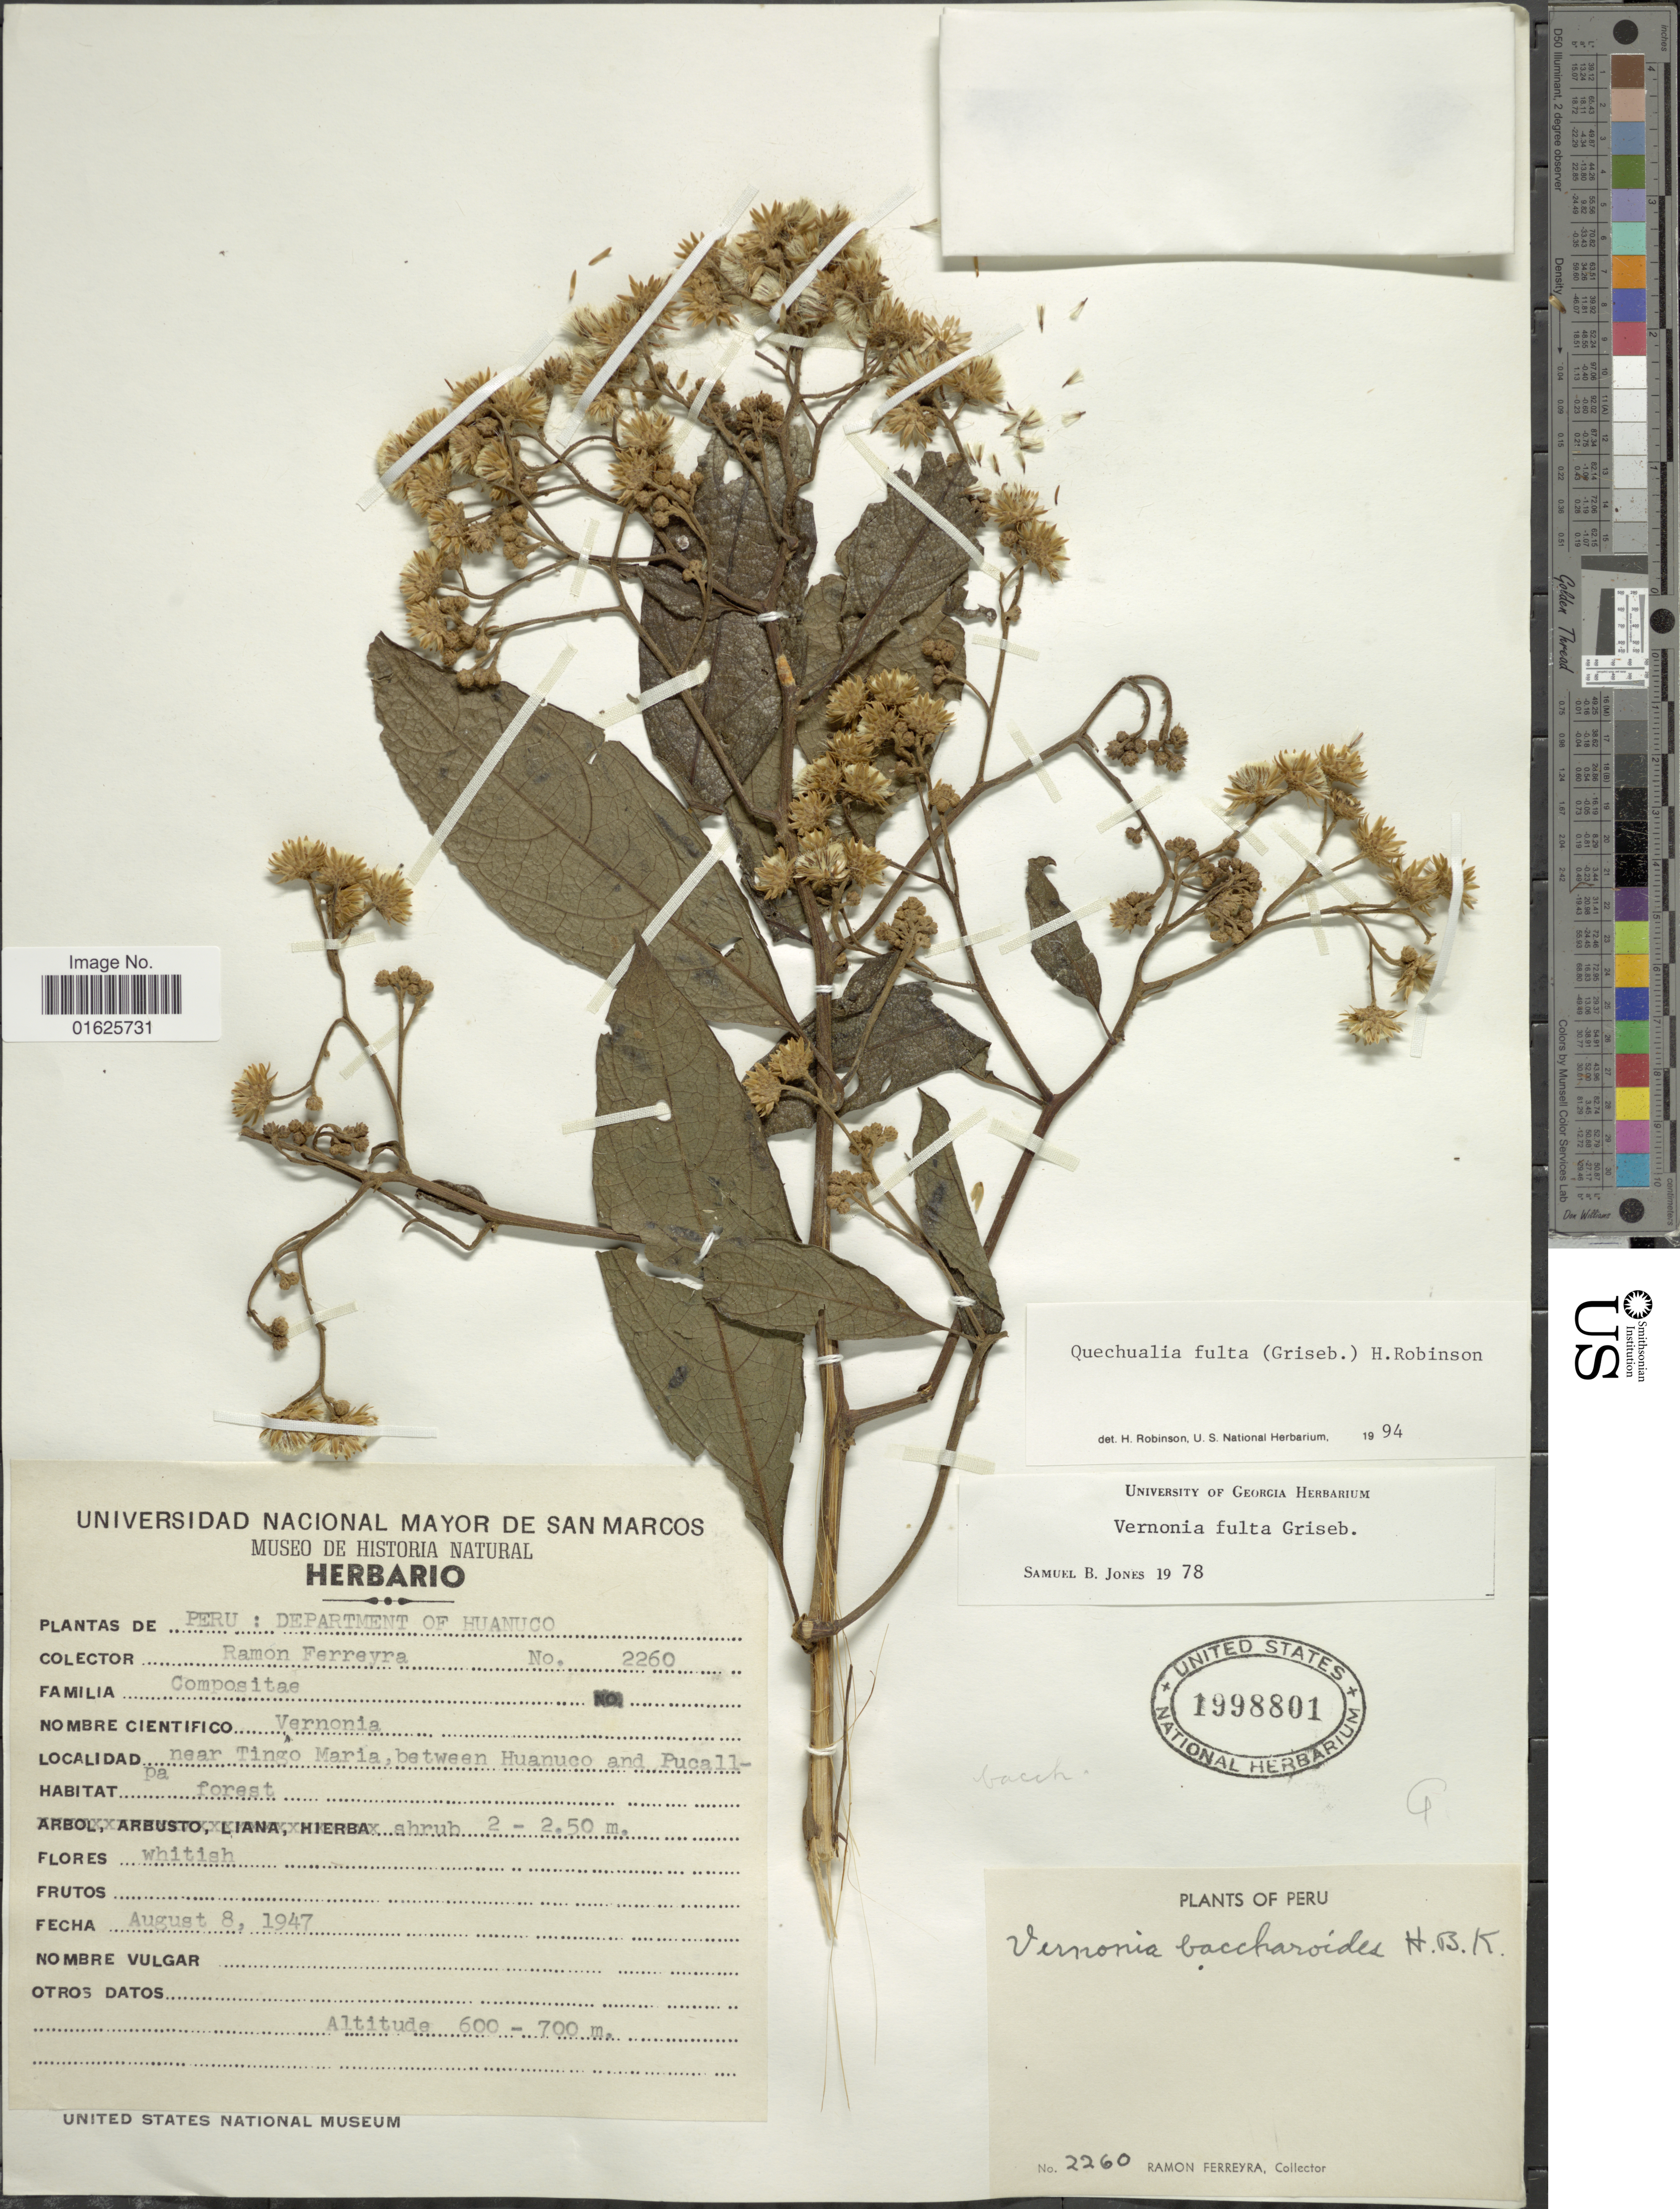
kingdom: Plantae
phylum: Tracheophyta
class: Magnoliopsida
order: Asterales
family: Asteraceae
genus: Quechualia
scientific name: Quechualia fulta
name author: (Griseb.) H. Rob.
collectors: R. A. Ferreyra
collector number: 2260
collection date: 1947-08-08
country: Peru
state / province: Huánuco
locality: Department of Huanuco, near Tingo Maria, between Huanuco and Pucallpa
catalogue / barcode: US 1998801